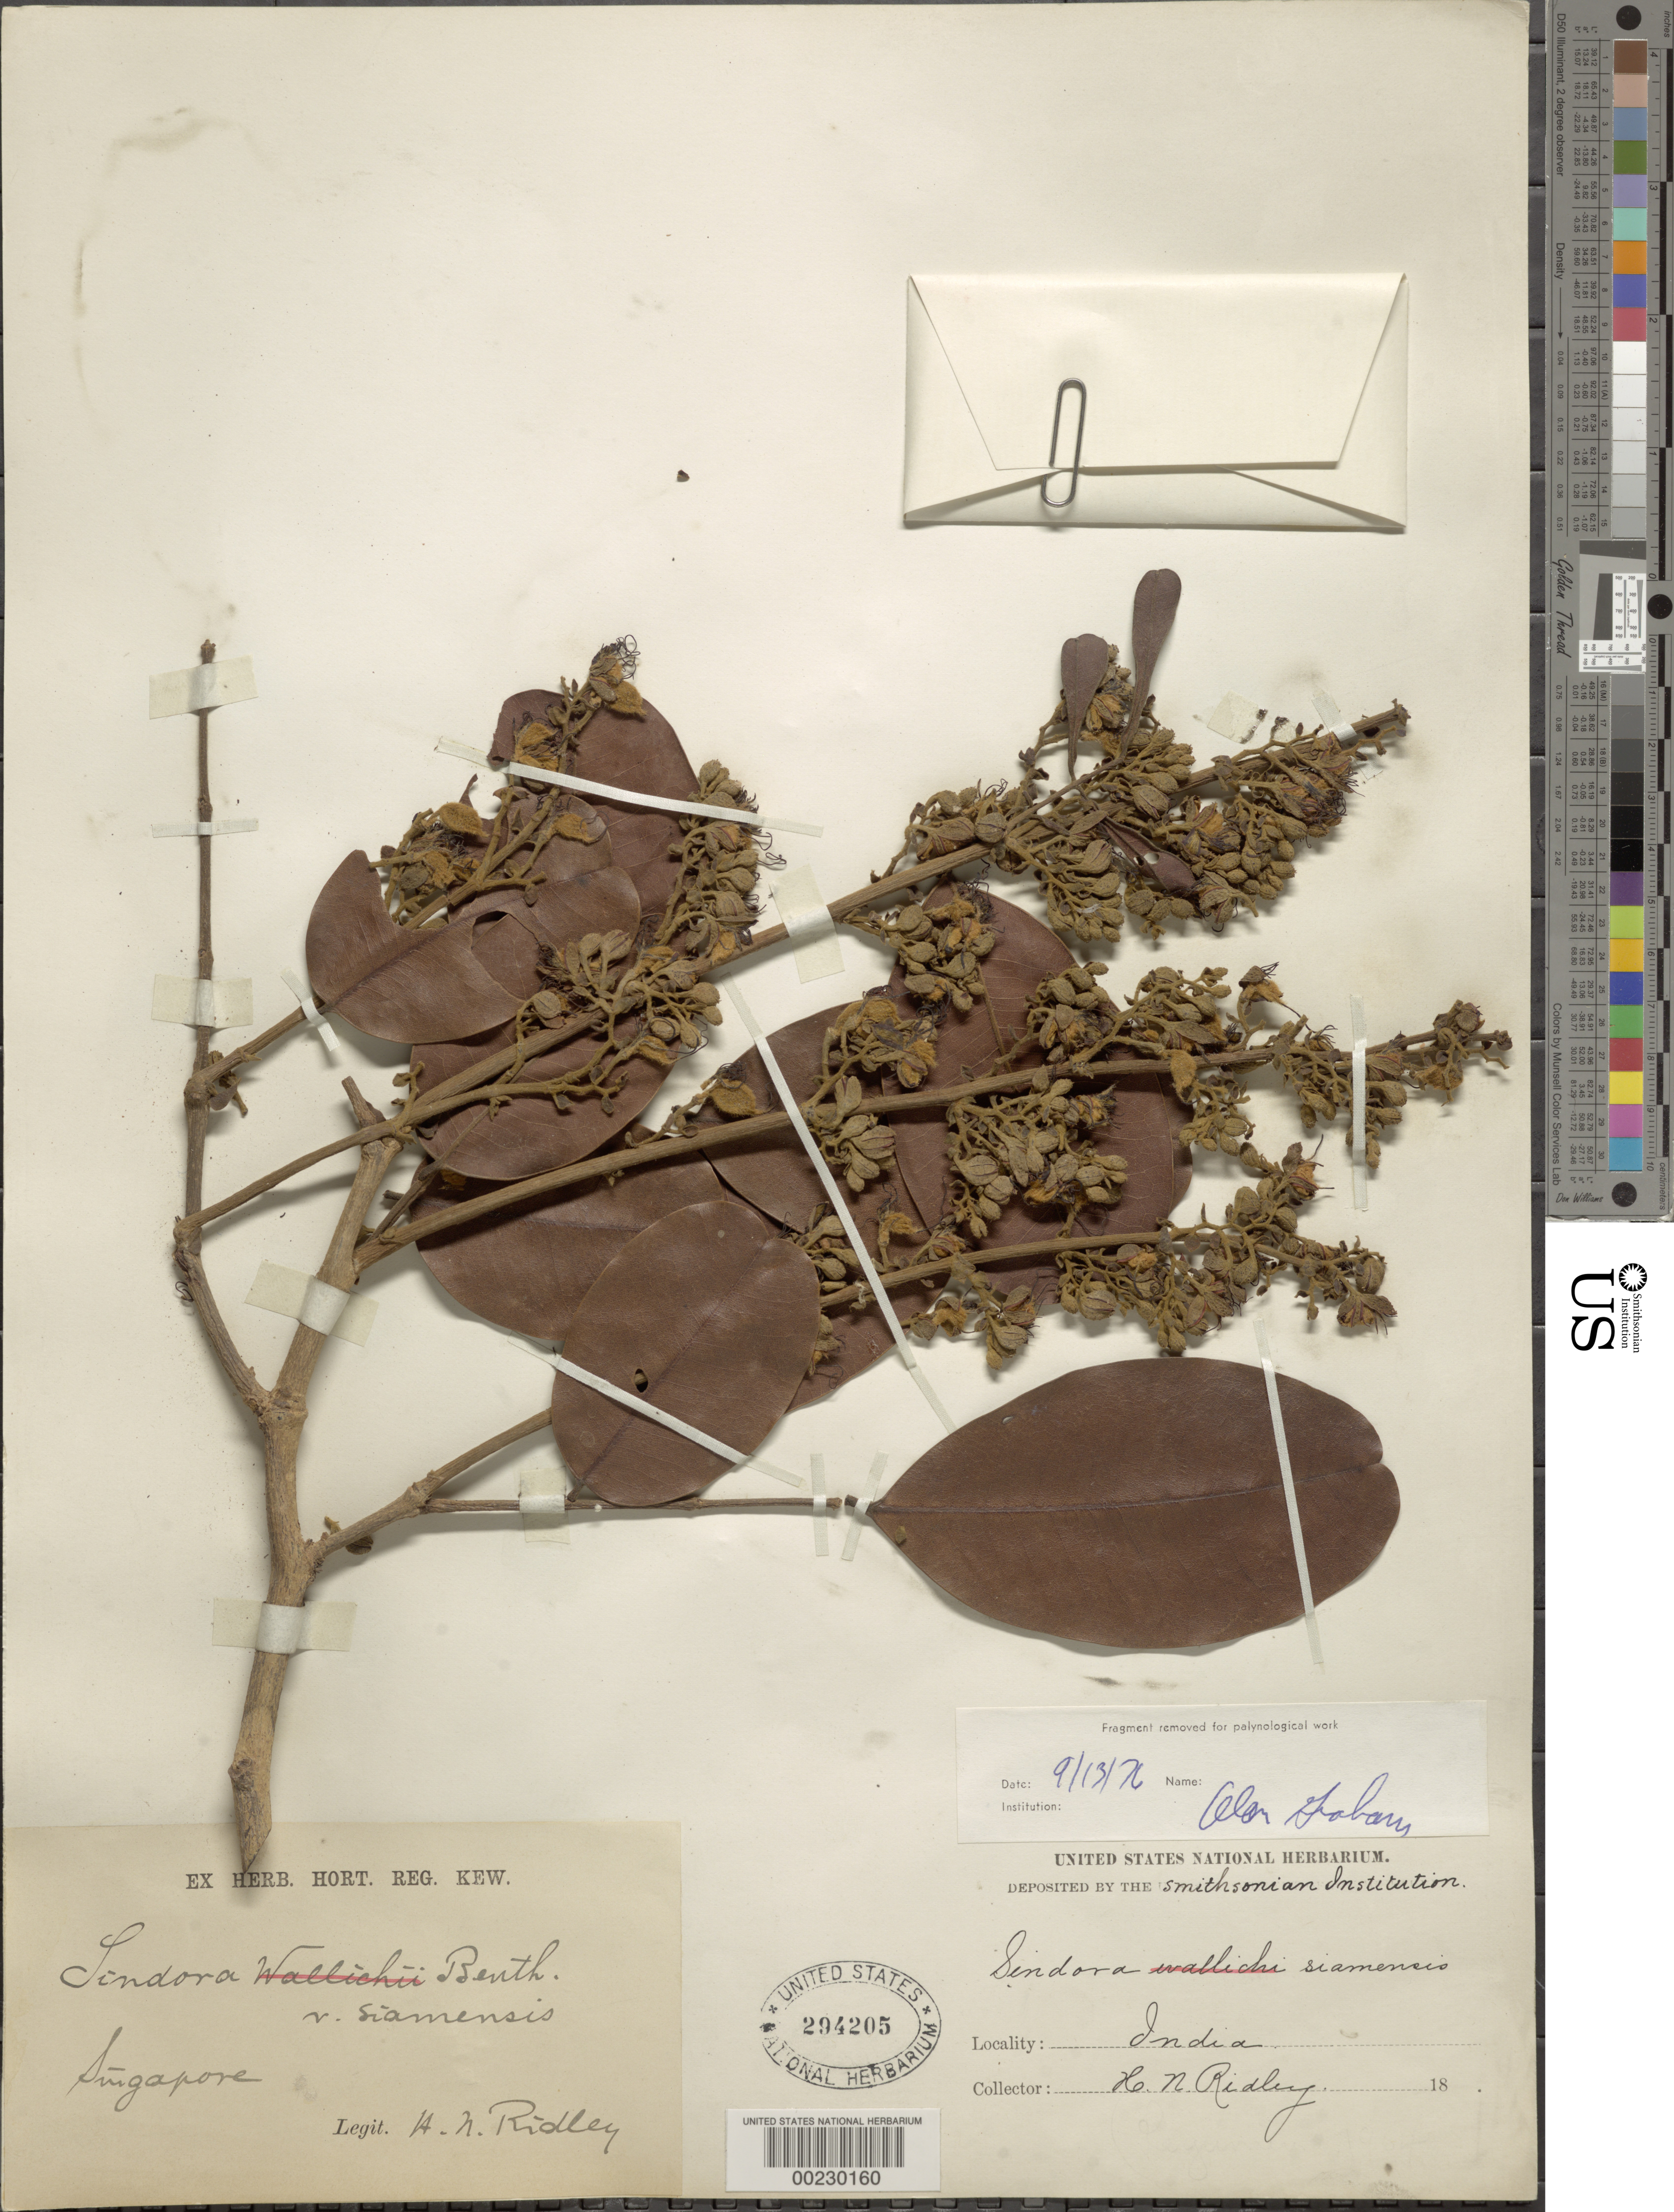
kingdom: Plantae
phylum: Tracheophyta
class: Magnoliopsida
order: Fabales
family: Fabaceae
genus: Sindora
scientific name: Sindora siamensis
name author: Teysm. ex Miq.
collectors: H. N. Ridley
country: Singapore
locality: Gardens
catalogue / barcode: US 294205